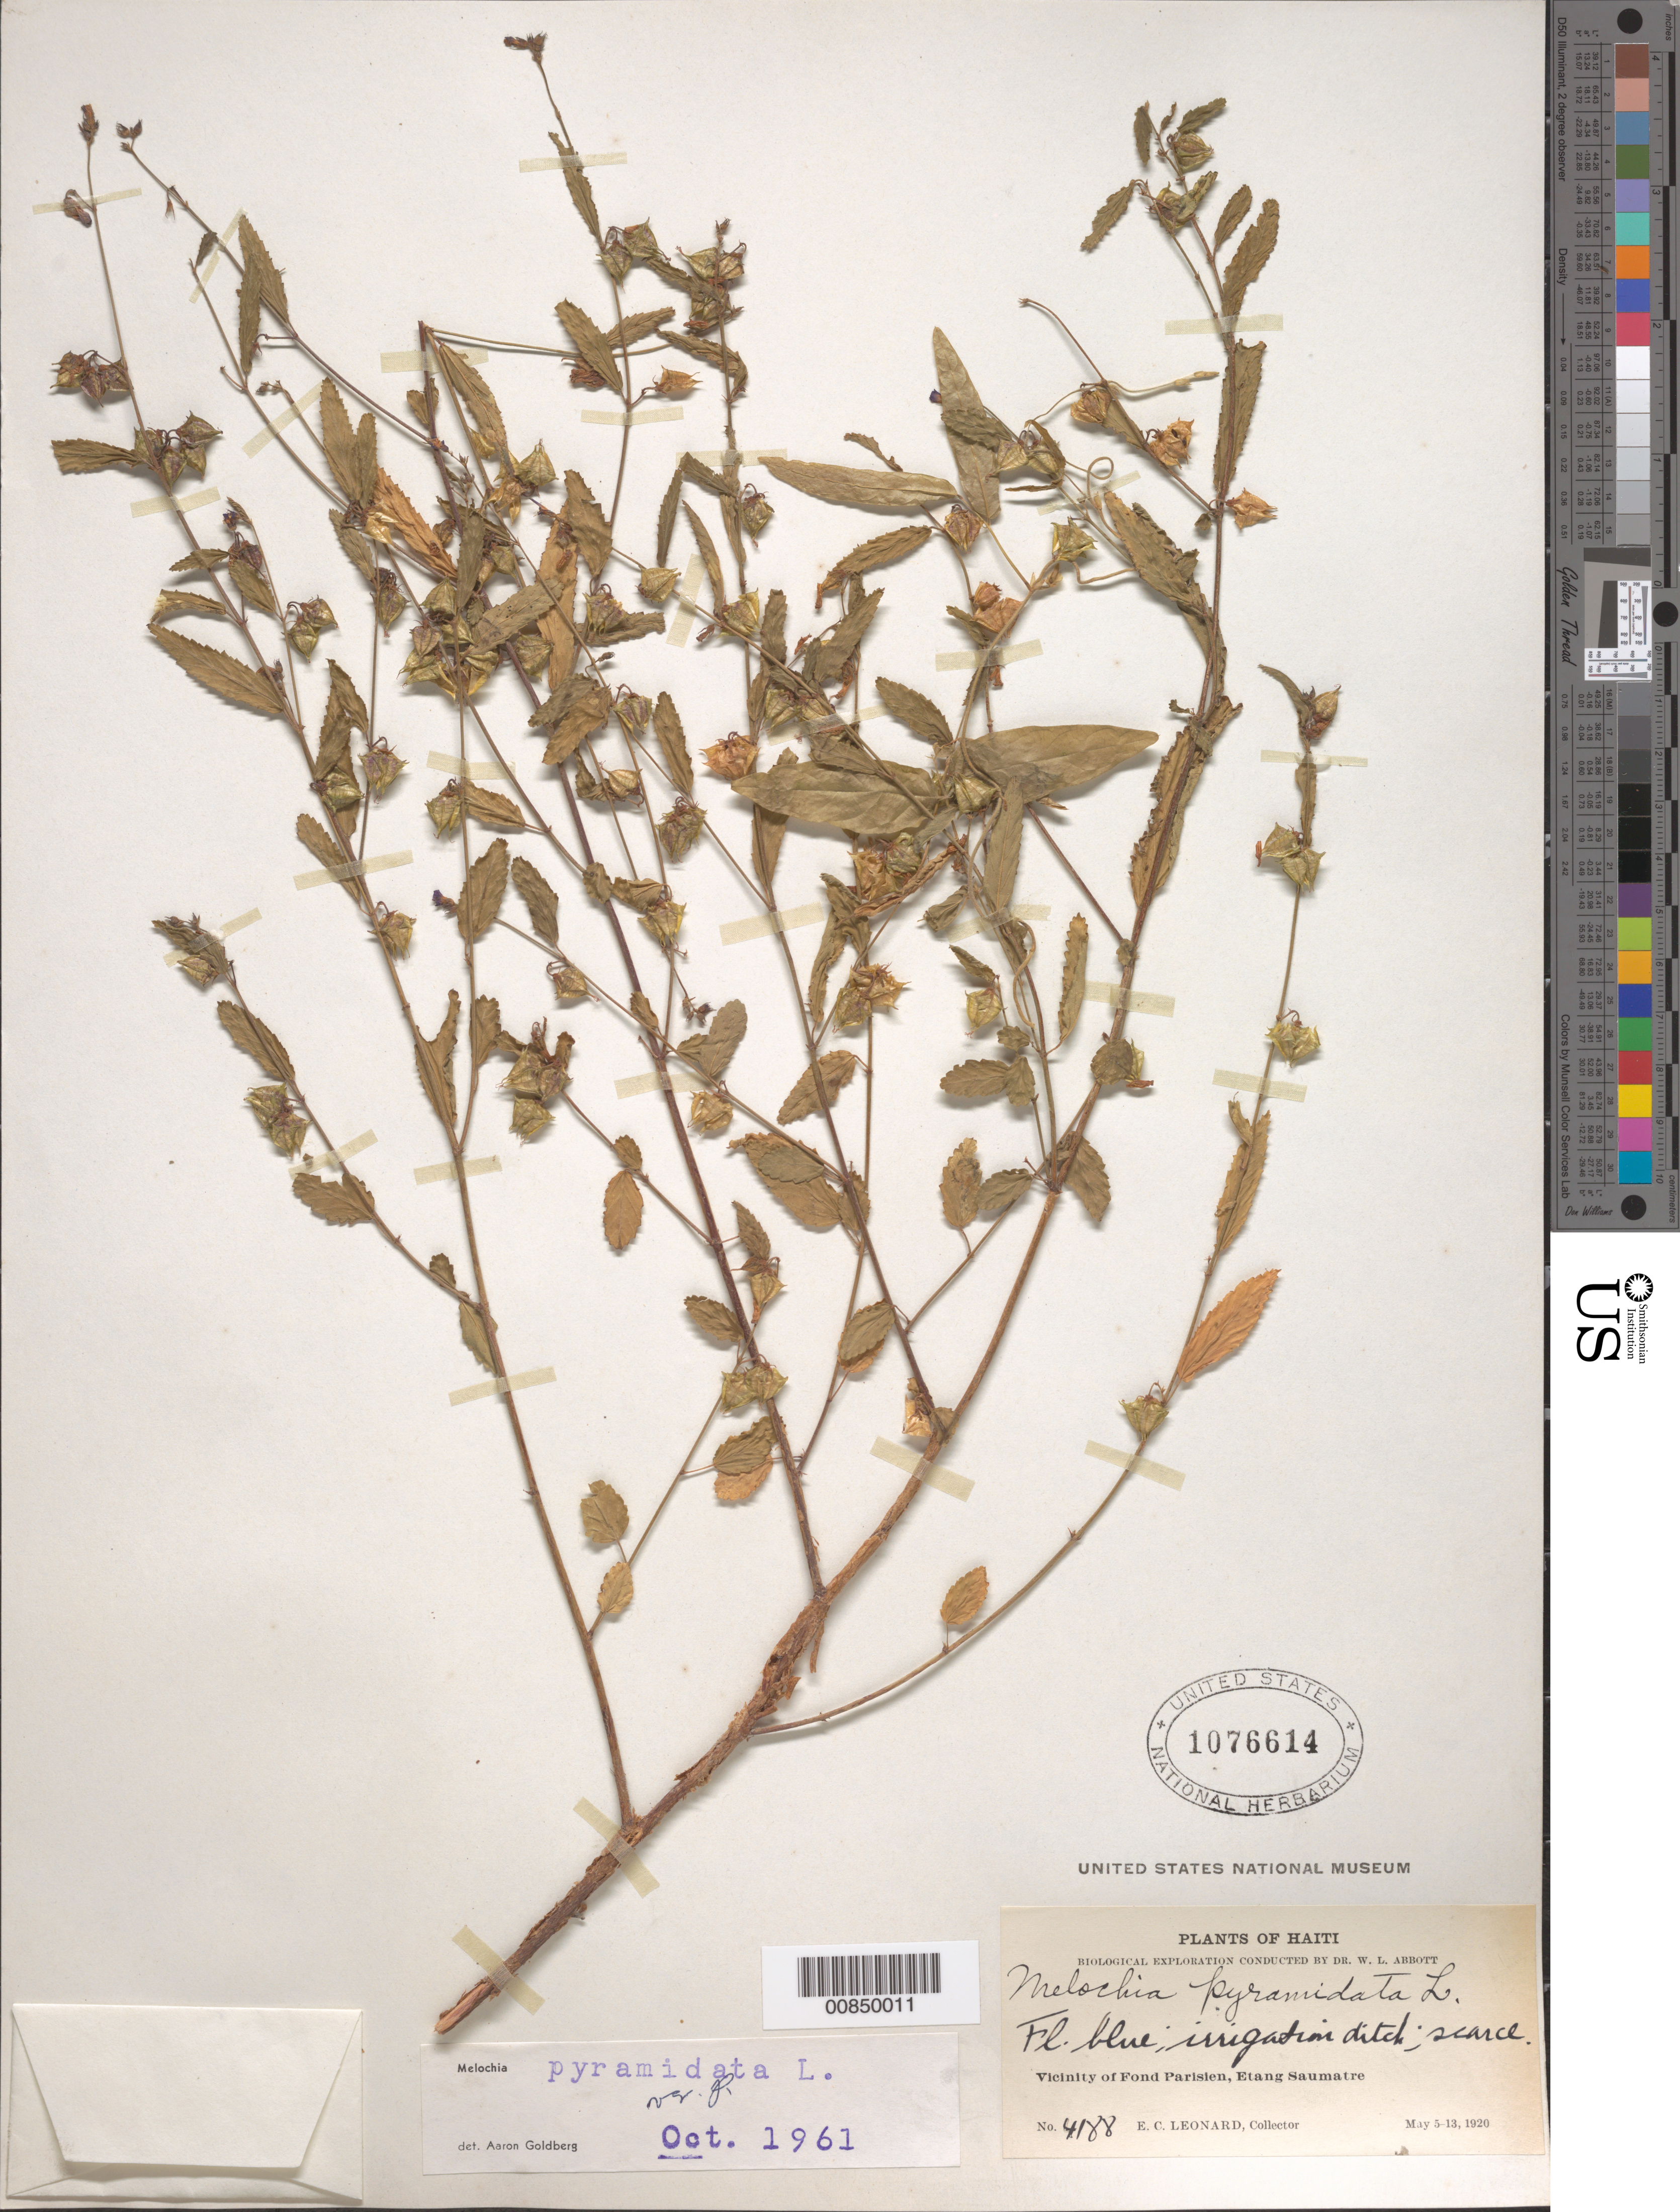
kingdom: Plantae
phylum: Tracheophyta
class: Magnoliopsida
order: Malvales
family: Malvaceae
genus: Melochia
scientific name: Melochia pyramidata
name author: L.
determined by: Goldberg, Aaron, (US), NMNH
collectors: E. C. Leonard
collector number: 4188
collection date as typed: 05 May 1920 to 13 May 1920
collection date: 1920-05-05/1920-05-13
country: Haiti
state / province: Ouest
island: Hispaniola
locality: Vicinity of Fond Parisien, Etang Saumatre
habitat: Irrigation ditch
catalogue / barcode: US 1076614